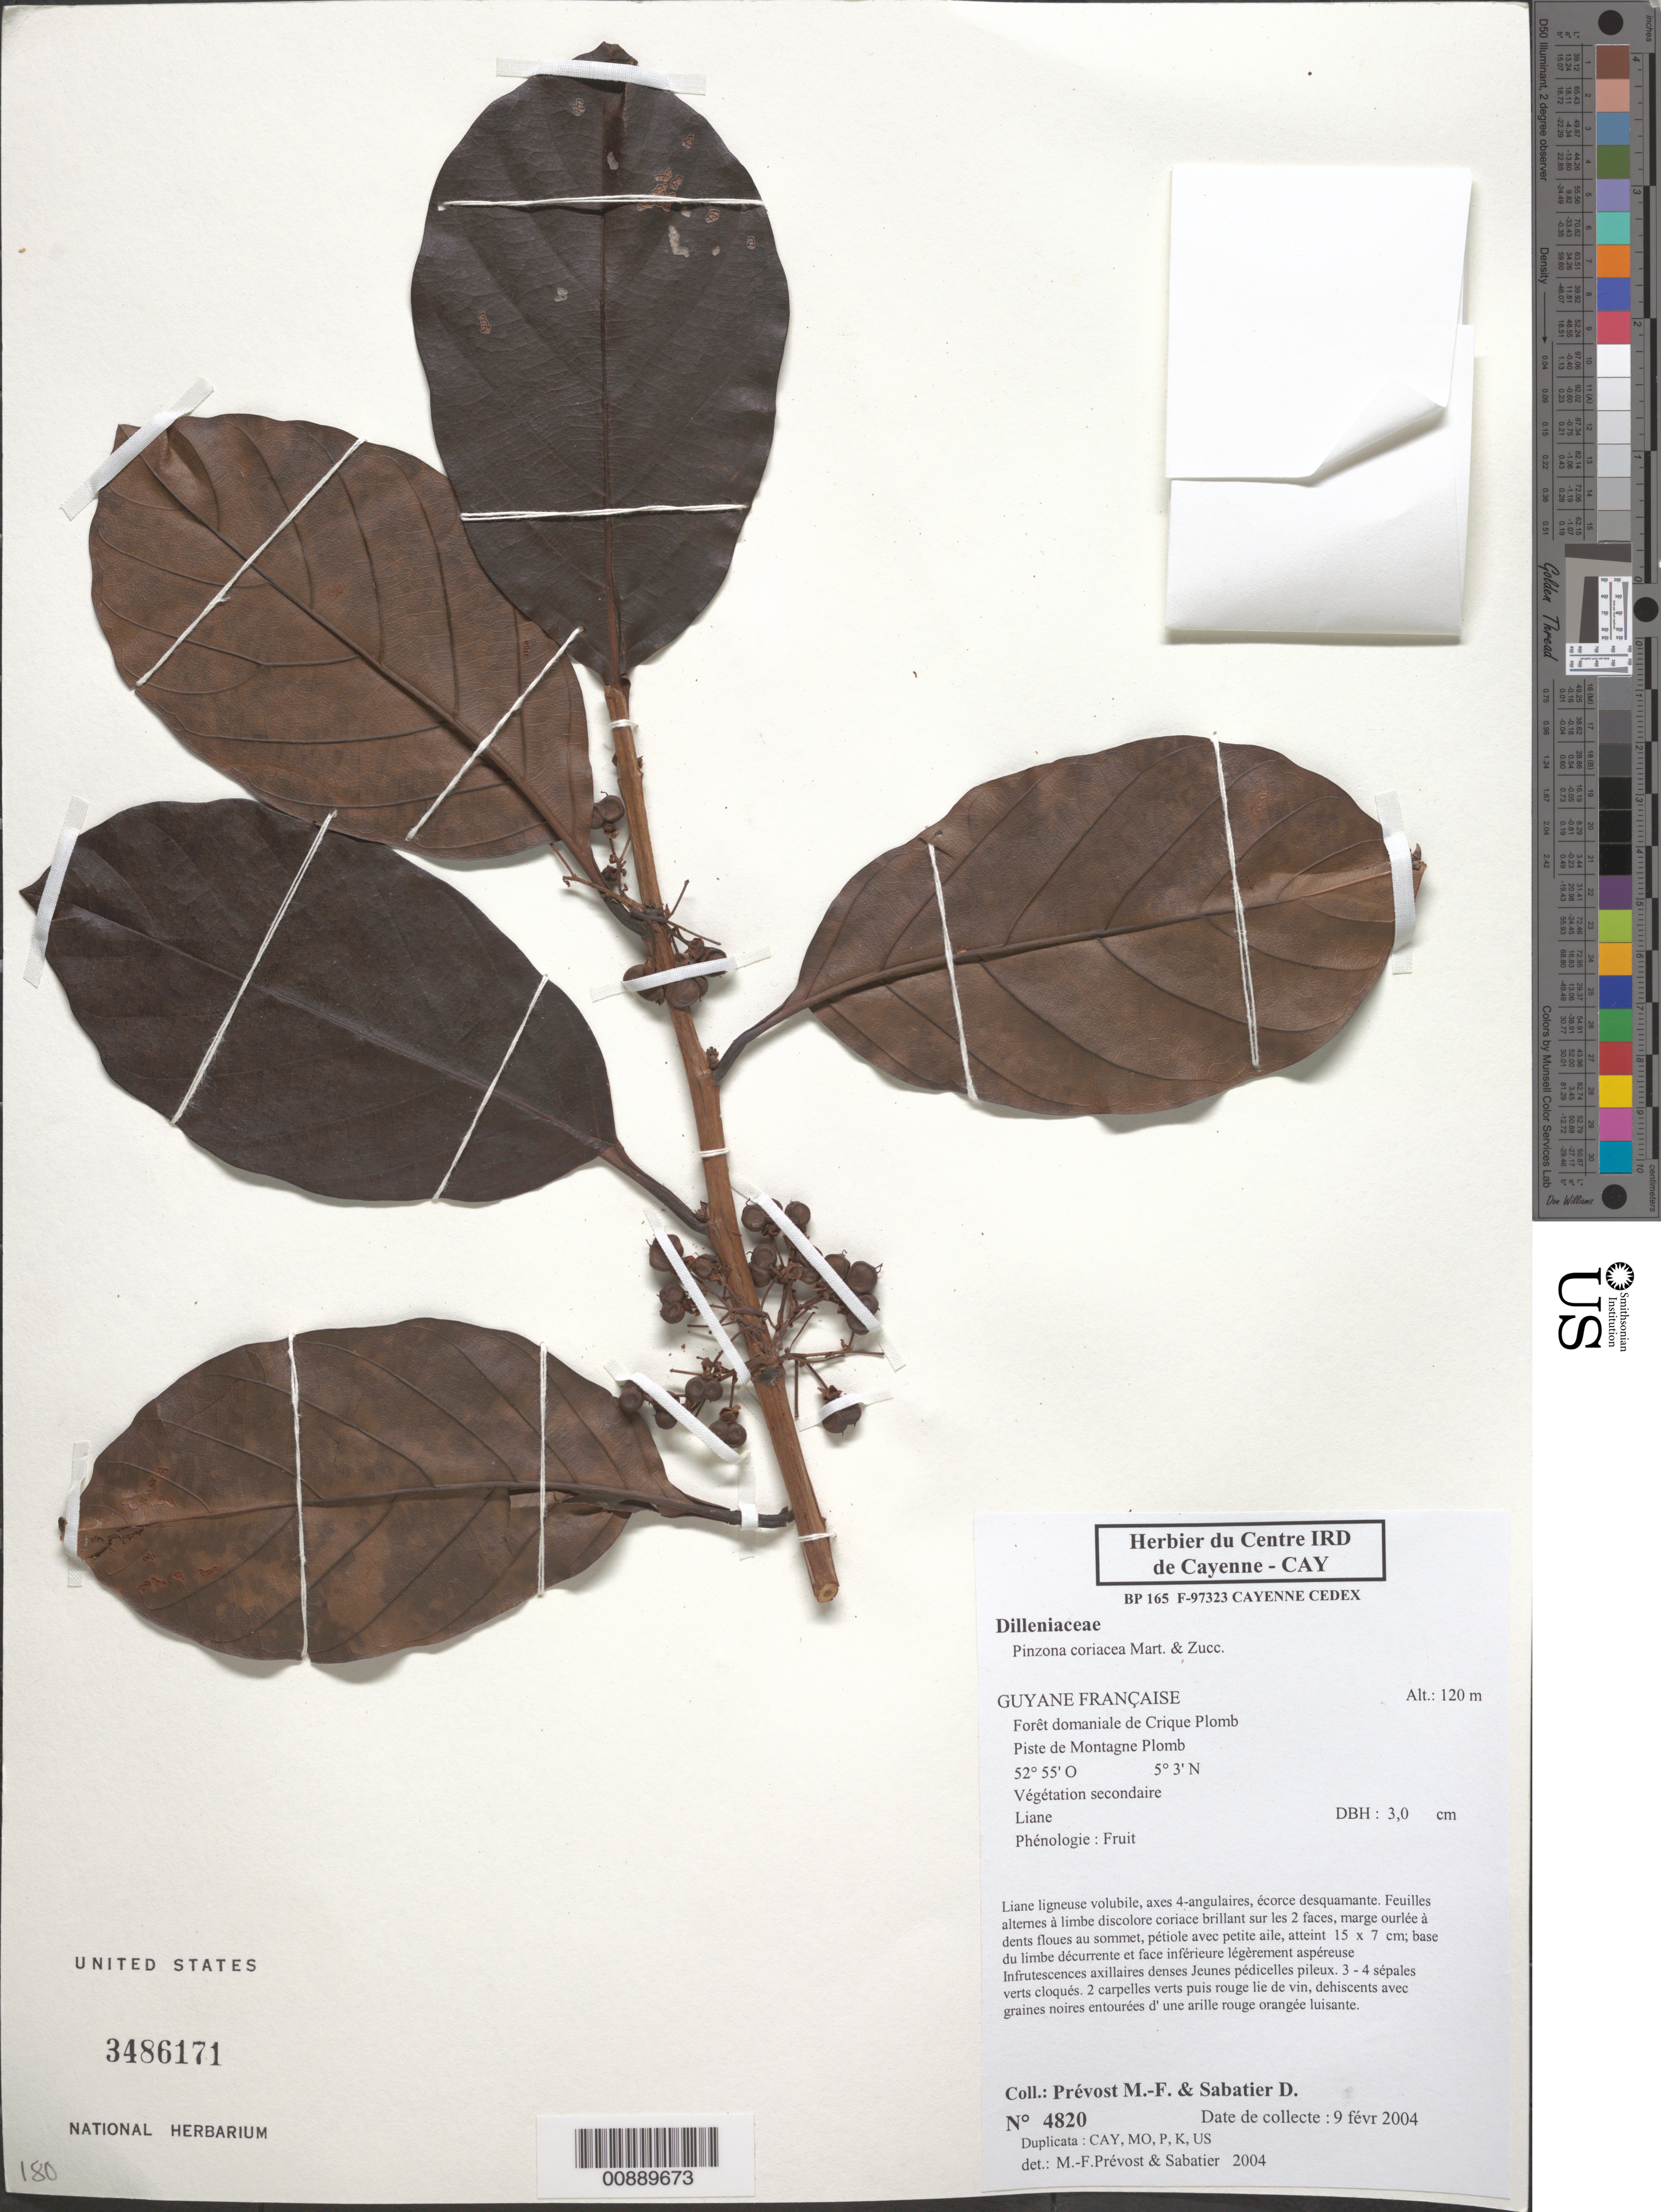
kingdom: Plantae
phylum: Tracheophyta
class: Magnoliopsida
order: Dilleniales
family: Dilleniaceae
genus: Pinzona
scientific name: Pinzona coriacea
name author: Mart. & Zucc.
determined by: Prévost, M.-F.; Sabatier, D.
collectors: M.-F. Prévost & D. Sabatier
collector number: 4820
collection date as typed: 9-Feb-04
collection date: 2004-02-09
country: French Guiana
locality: Piste de Montagne Plomb, forêt domaniale de Crique Plomb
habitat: Végétation secondaire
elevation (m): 120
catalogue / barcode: US 3486171